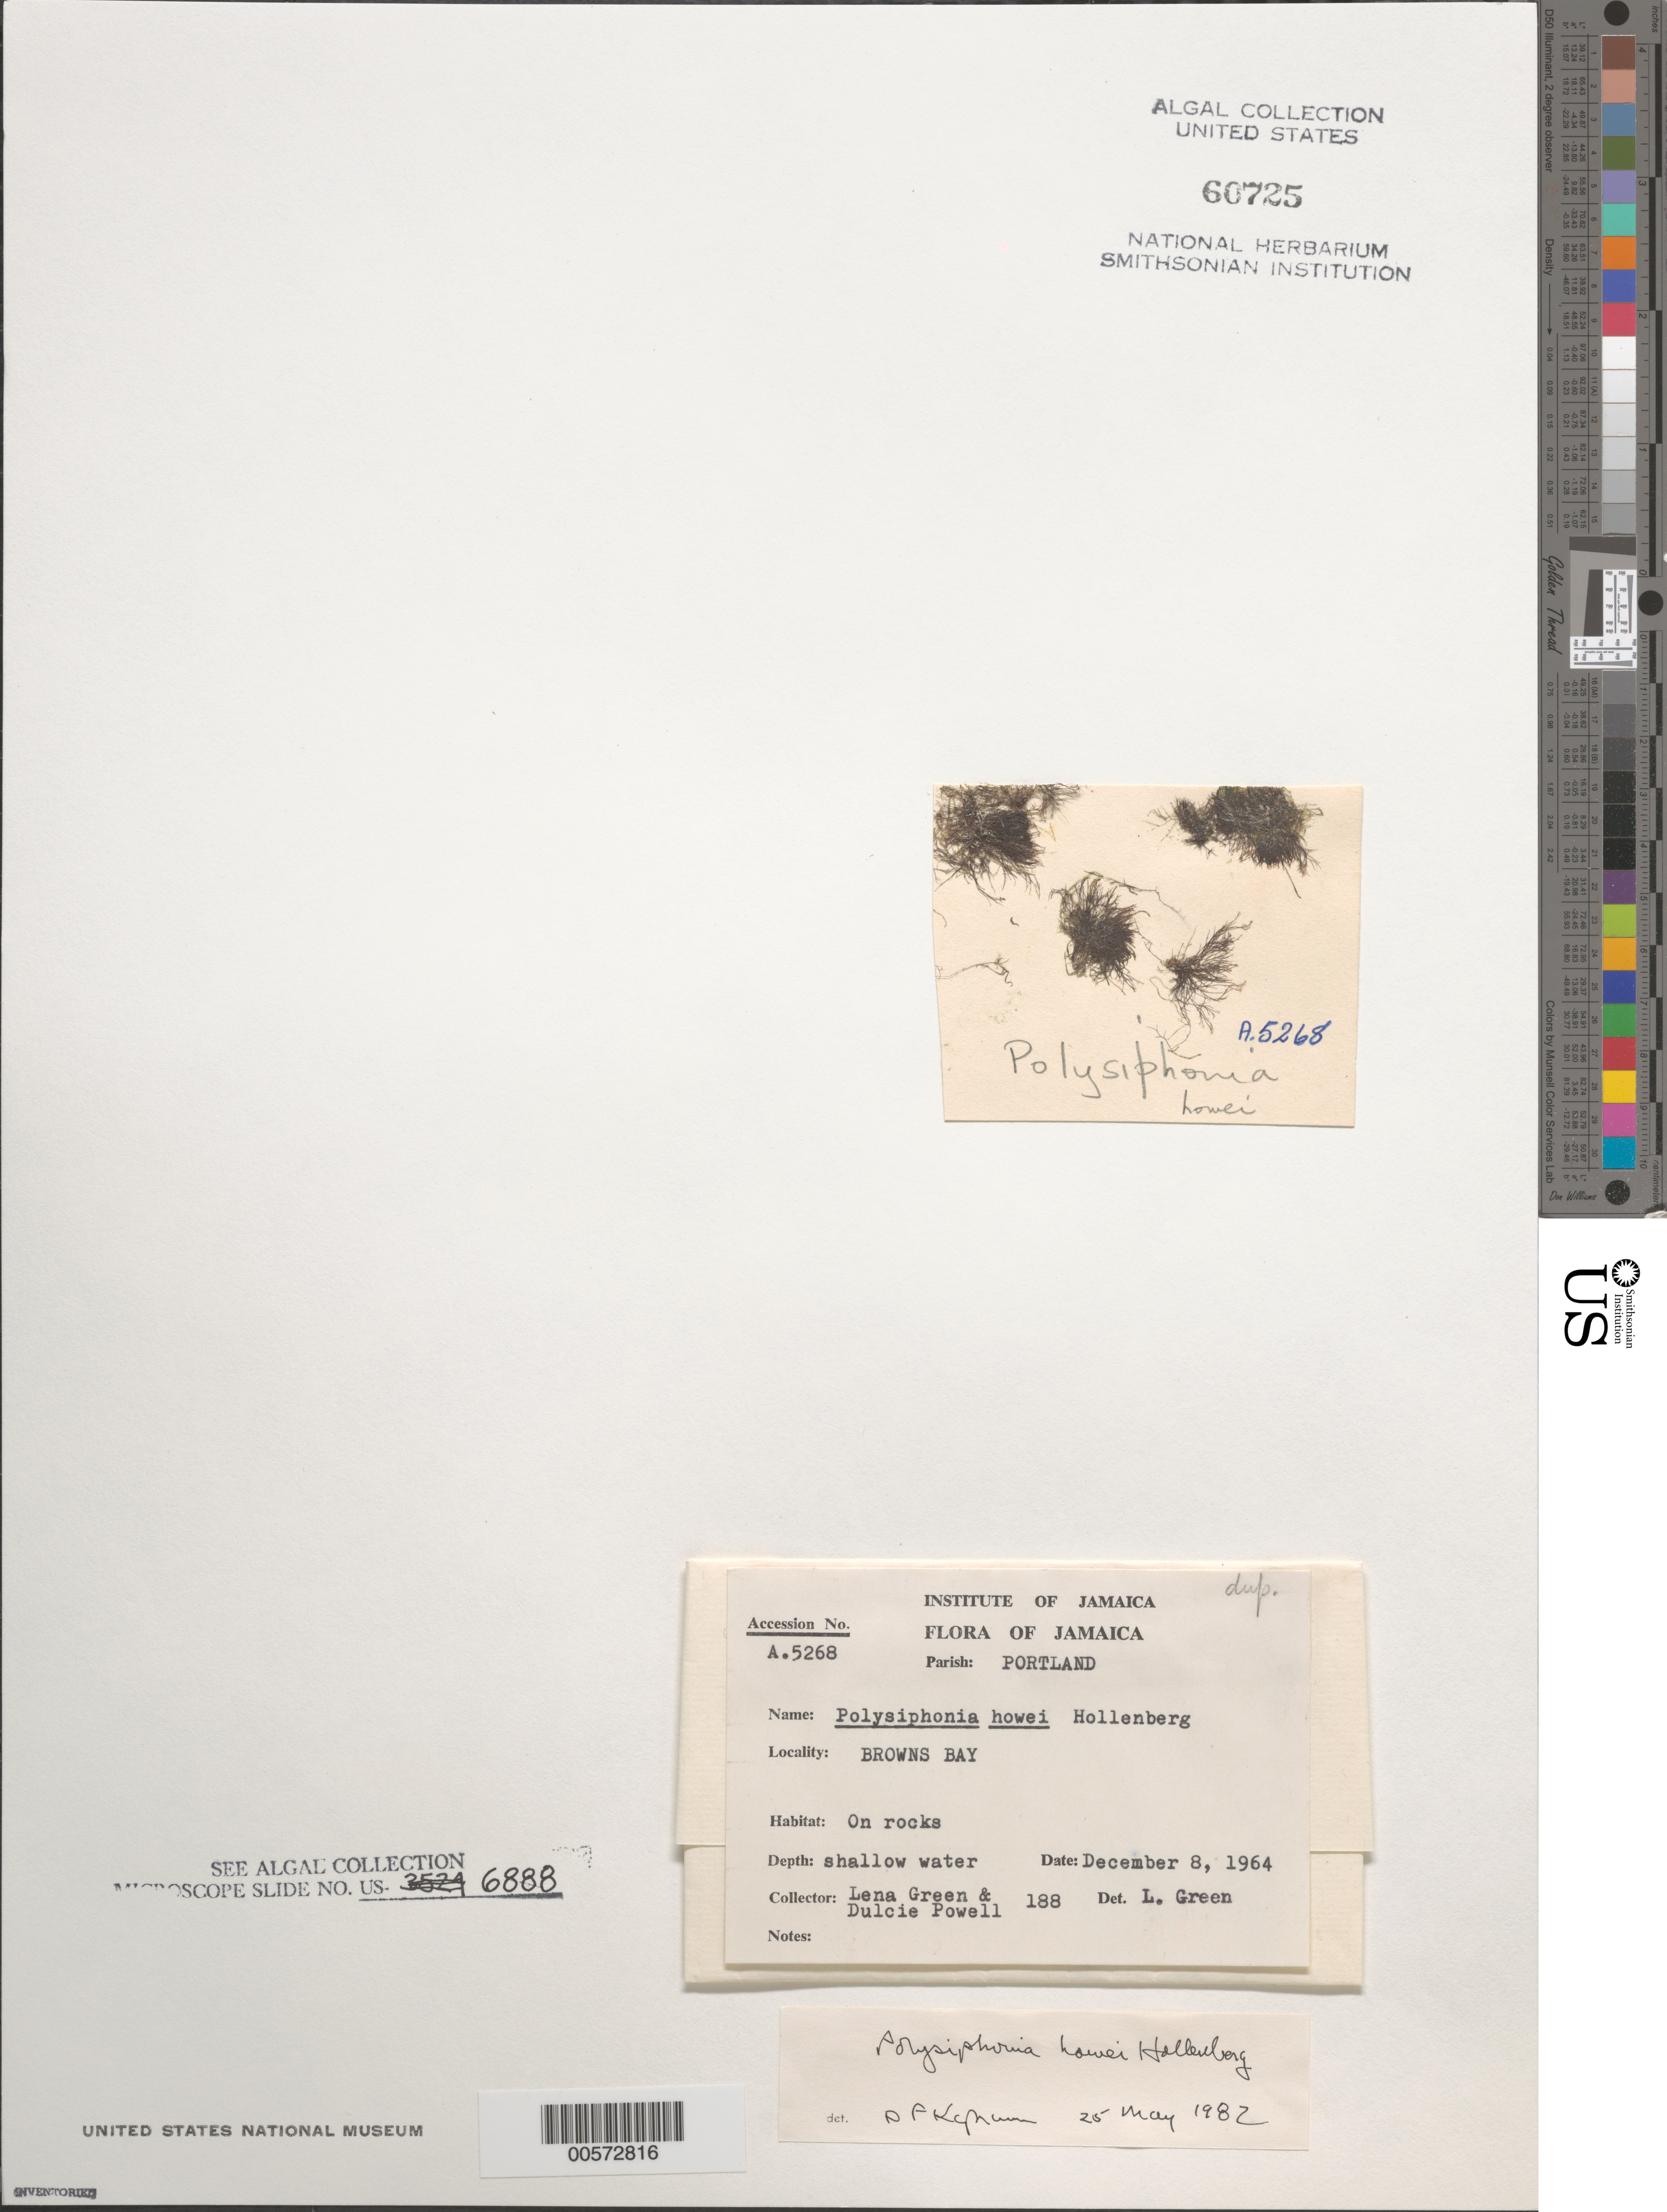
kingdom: Plantae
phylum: Rhodophyta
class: Florideophyceae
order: Ceramiales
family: Rhodomelaceae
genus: Wilsonosiphonia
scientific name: Wilsonosiphonia howei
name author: (Hollenb.) D.E.Bustamante et al.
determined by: Algae name updating Project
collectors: L. Green & D. A. Powell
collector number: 188 & A.5268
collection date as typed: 08 Dec 1964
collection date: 1964-12-08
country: Jamaica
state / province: Portland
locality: Browns bay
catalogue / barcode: US 60725